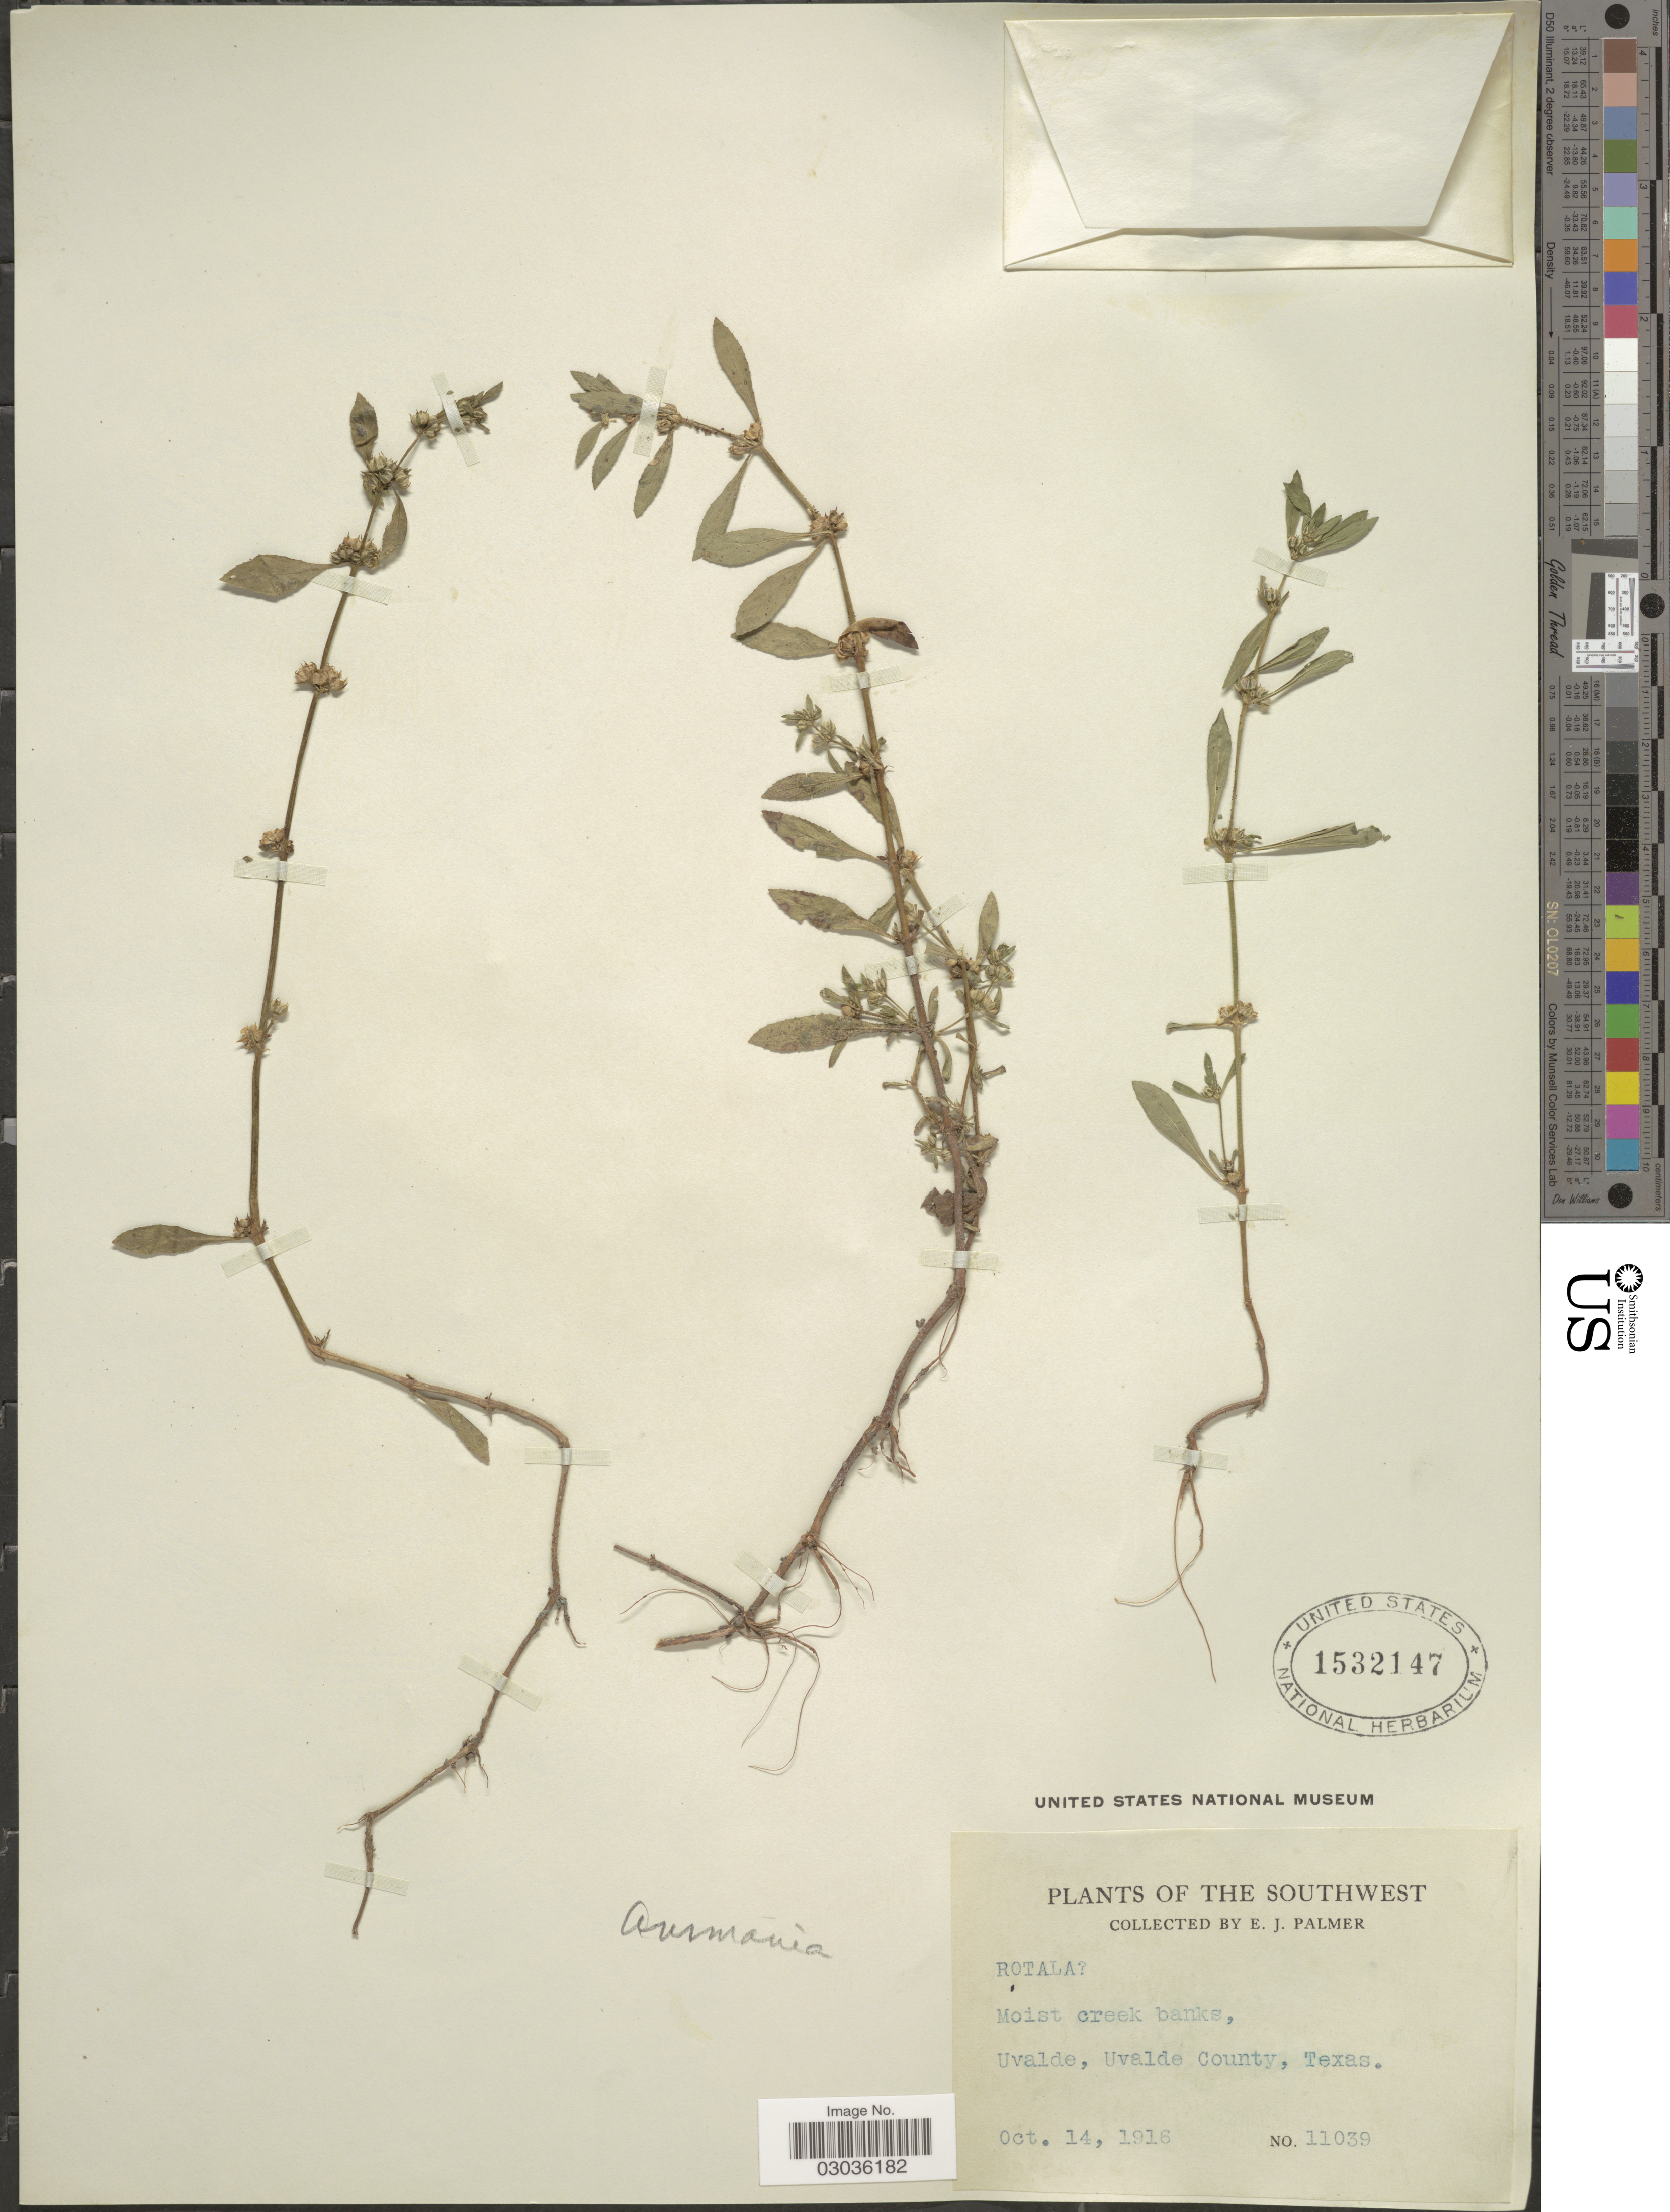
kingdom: Plantae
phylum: Tracheophyta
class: Magnoliopsida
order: Malpighiales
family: Elatinaceae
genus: Bergia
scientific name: Bergia texana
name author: (Hook.) Seub.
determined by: Strong, Mark T., (BOT), Smithsonian Institution - National Museum of Natural History (UNITED STATES)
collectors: E. J. Palmer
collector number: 11039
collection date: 1916-10-14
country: United States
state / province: Texas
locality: The Southwest, Uvalde, Uvalde County.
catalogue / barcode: US 1532147